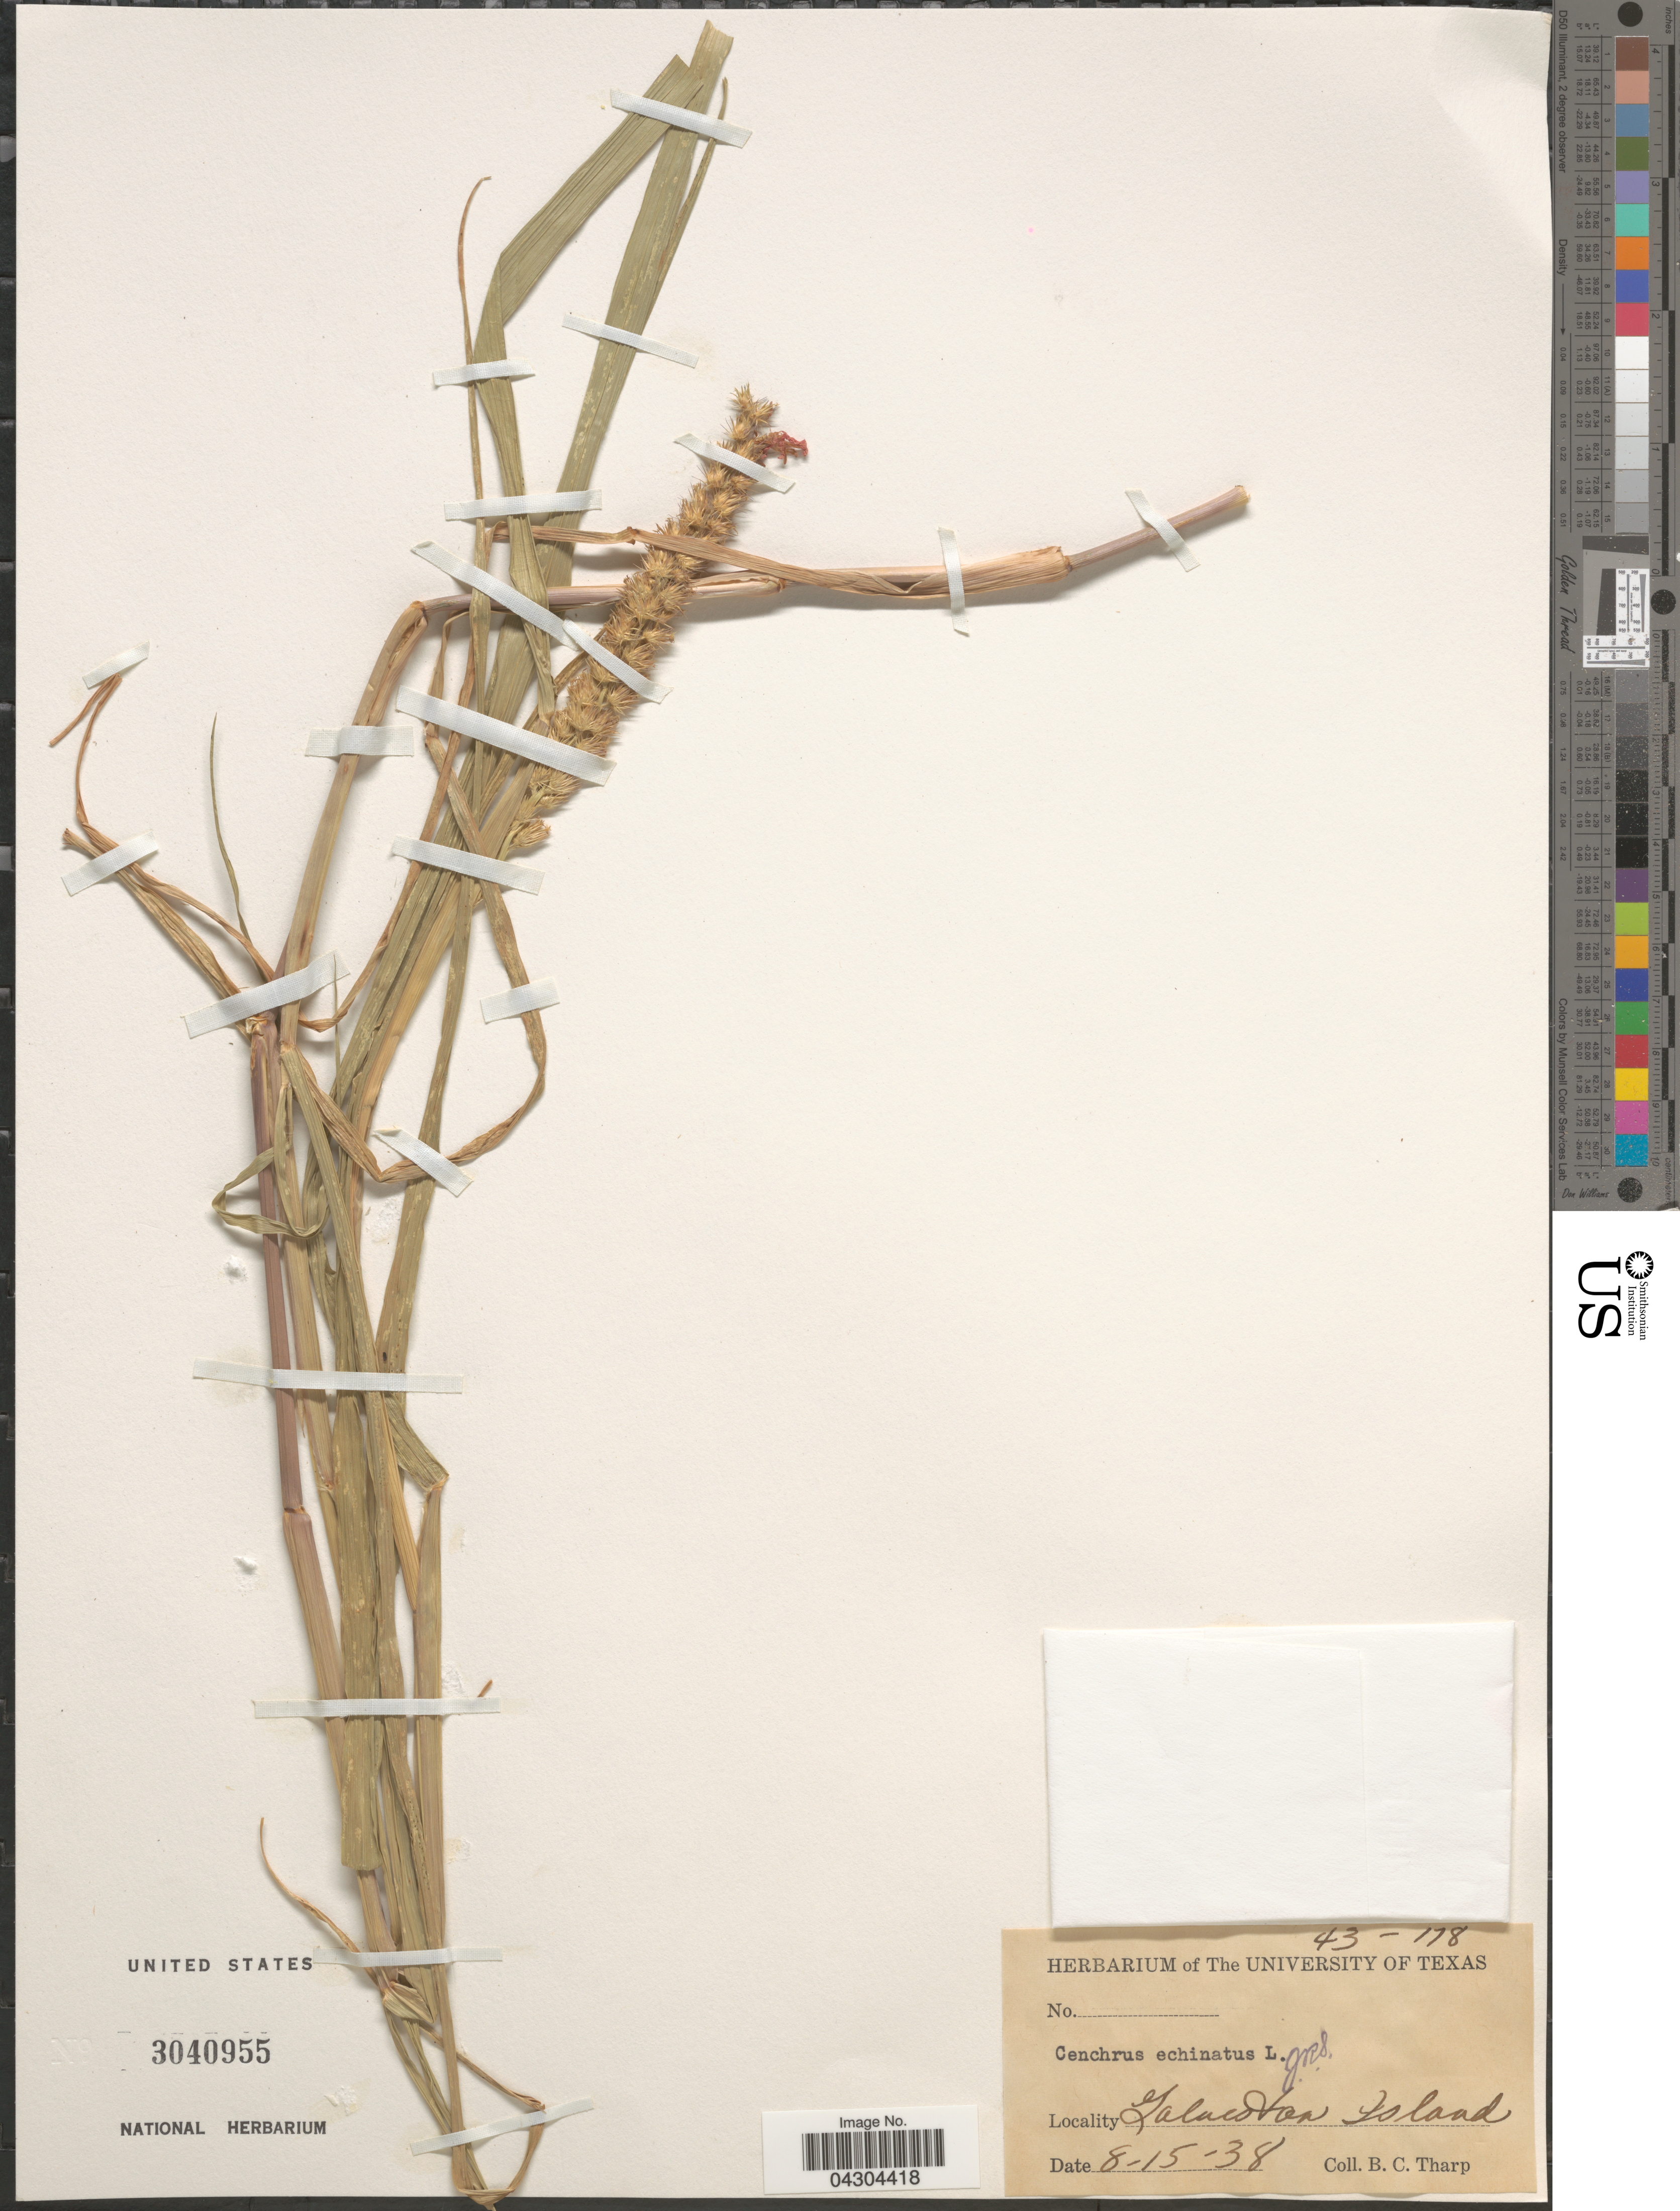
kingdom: Plantae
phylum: Tracheophyta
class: Liliopsida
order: Poales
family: Poaceae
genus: Cenchrus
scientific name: Cenchrus echinatus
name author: L.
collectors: B. C. Tharp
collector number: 43-178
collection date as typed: Transcribed d/m/y: 15/8/38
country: United States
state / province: Texas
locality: Galveston Island.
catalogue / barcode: US 3040955